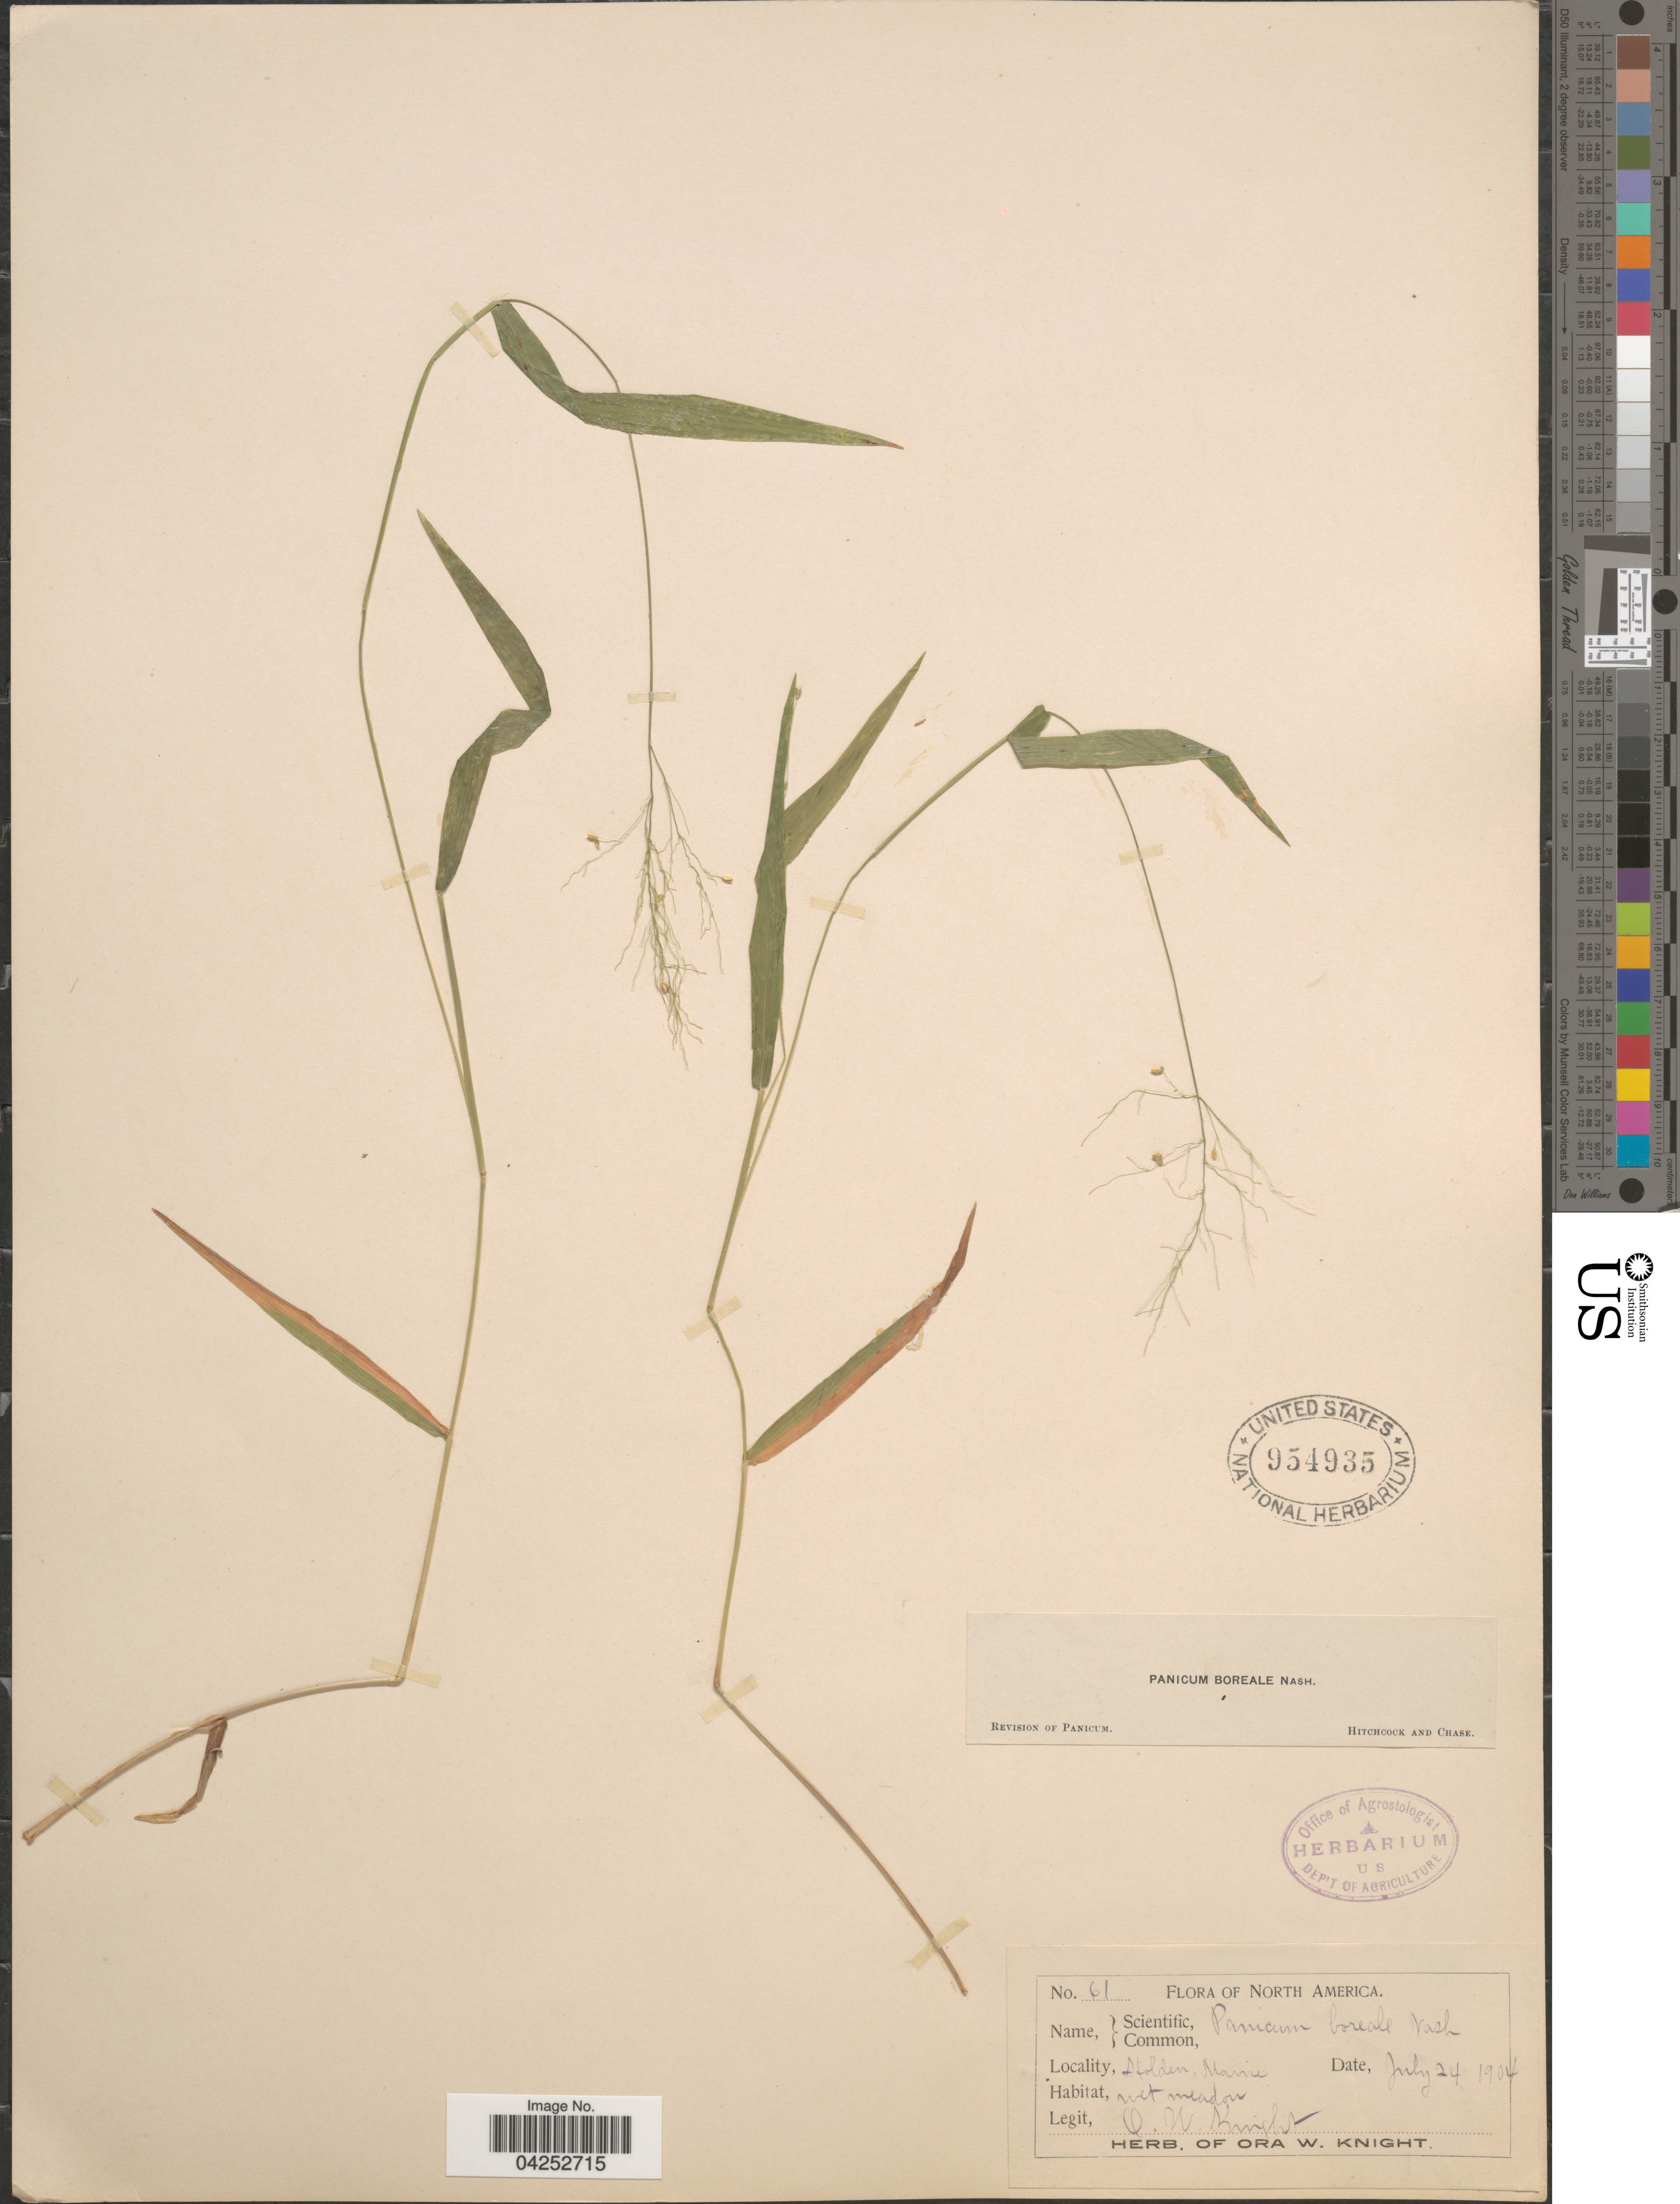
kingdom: Plantae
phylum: Tracheophyta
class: Liliopsida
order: Poales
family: Poaceae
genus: Dichanthelium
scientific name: Dichanthelium boreale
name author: (Nash) Freckmann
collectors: O. Knight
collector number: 61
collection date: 1904-07-24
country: United States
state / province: Maine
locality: Holden.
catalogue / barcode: US 954935